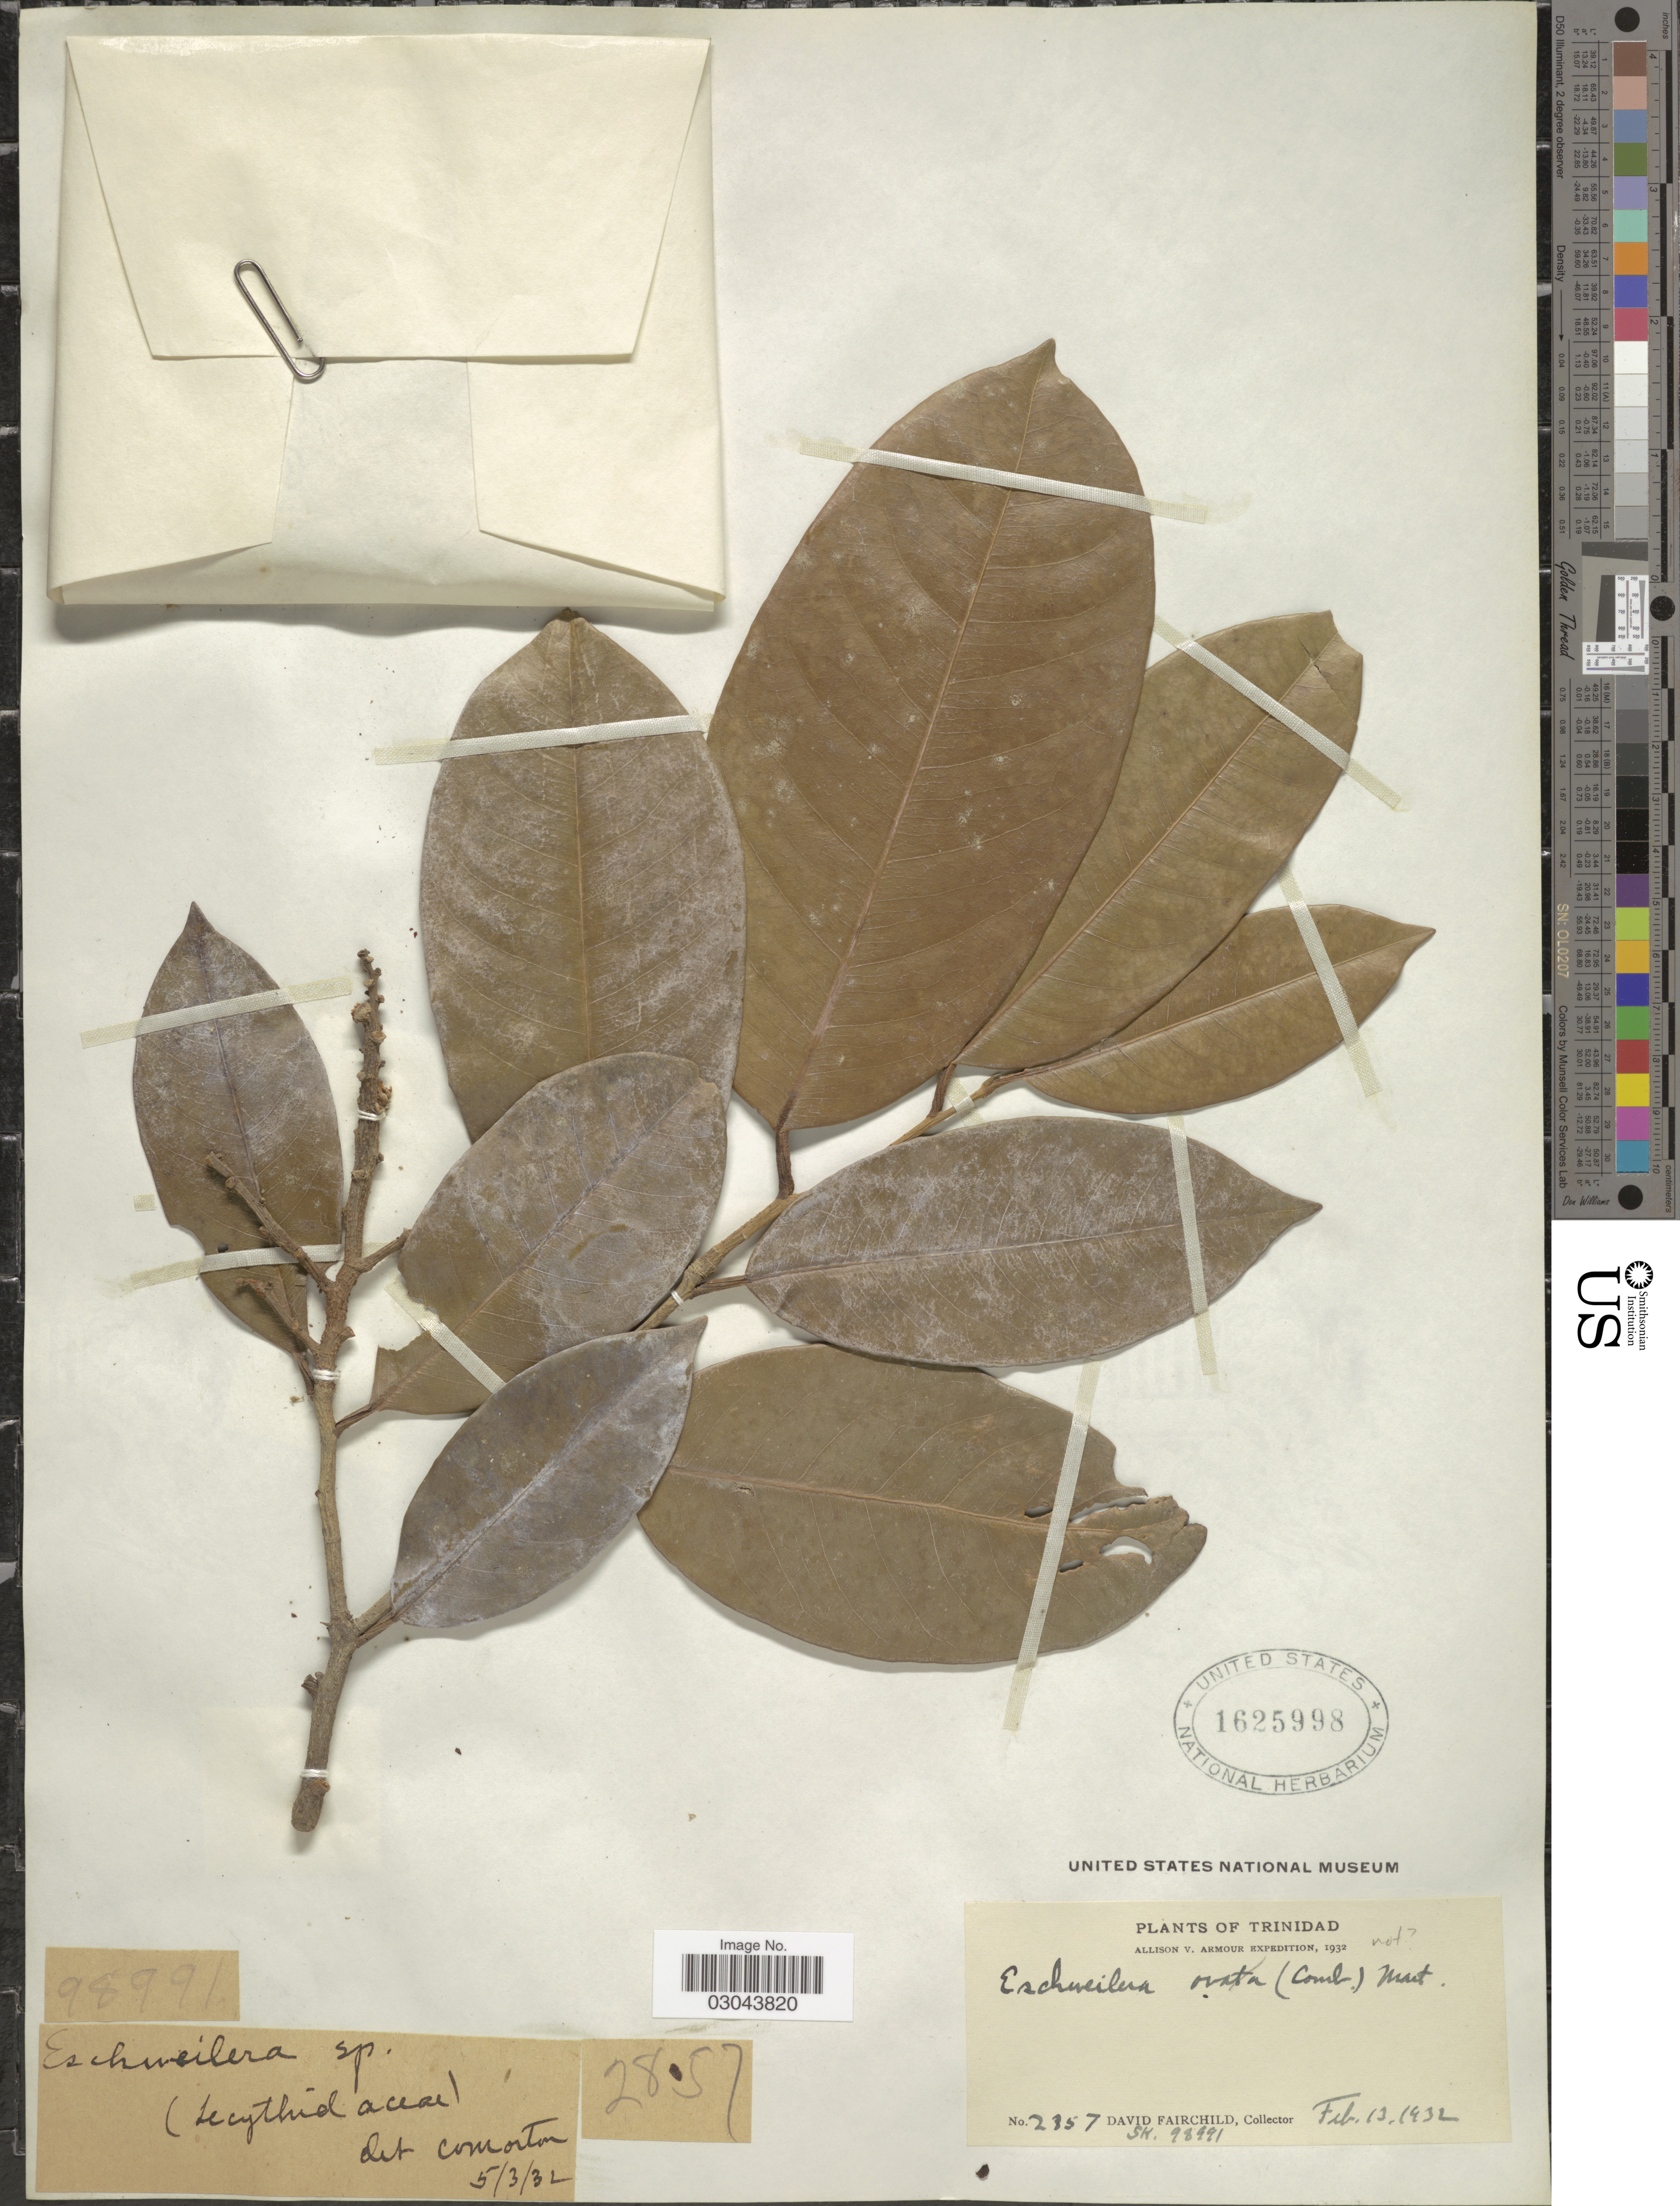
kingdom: Plantae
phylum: Tracheophyta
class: Magnoliopsida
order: Ericales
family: Lecythidaceae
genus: Eschweilera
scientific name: Eschweilera sp.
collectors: D. Fairchild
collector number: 2857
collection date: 1932-02-13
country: Trinidad and Tobago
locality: Trinidad.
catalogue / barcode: US 1625998